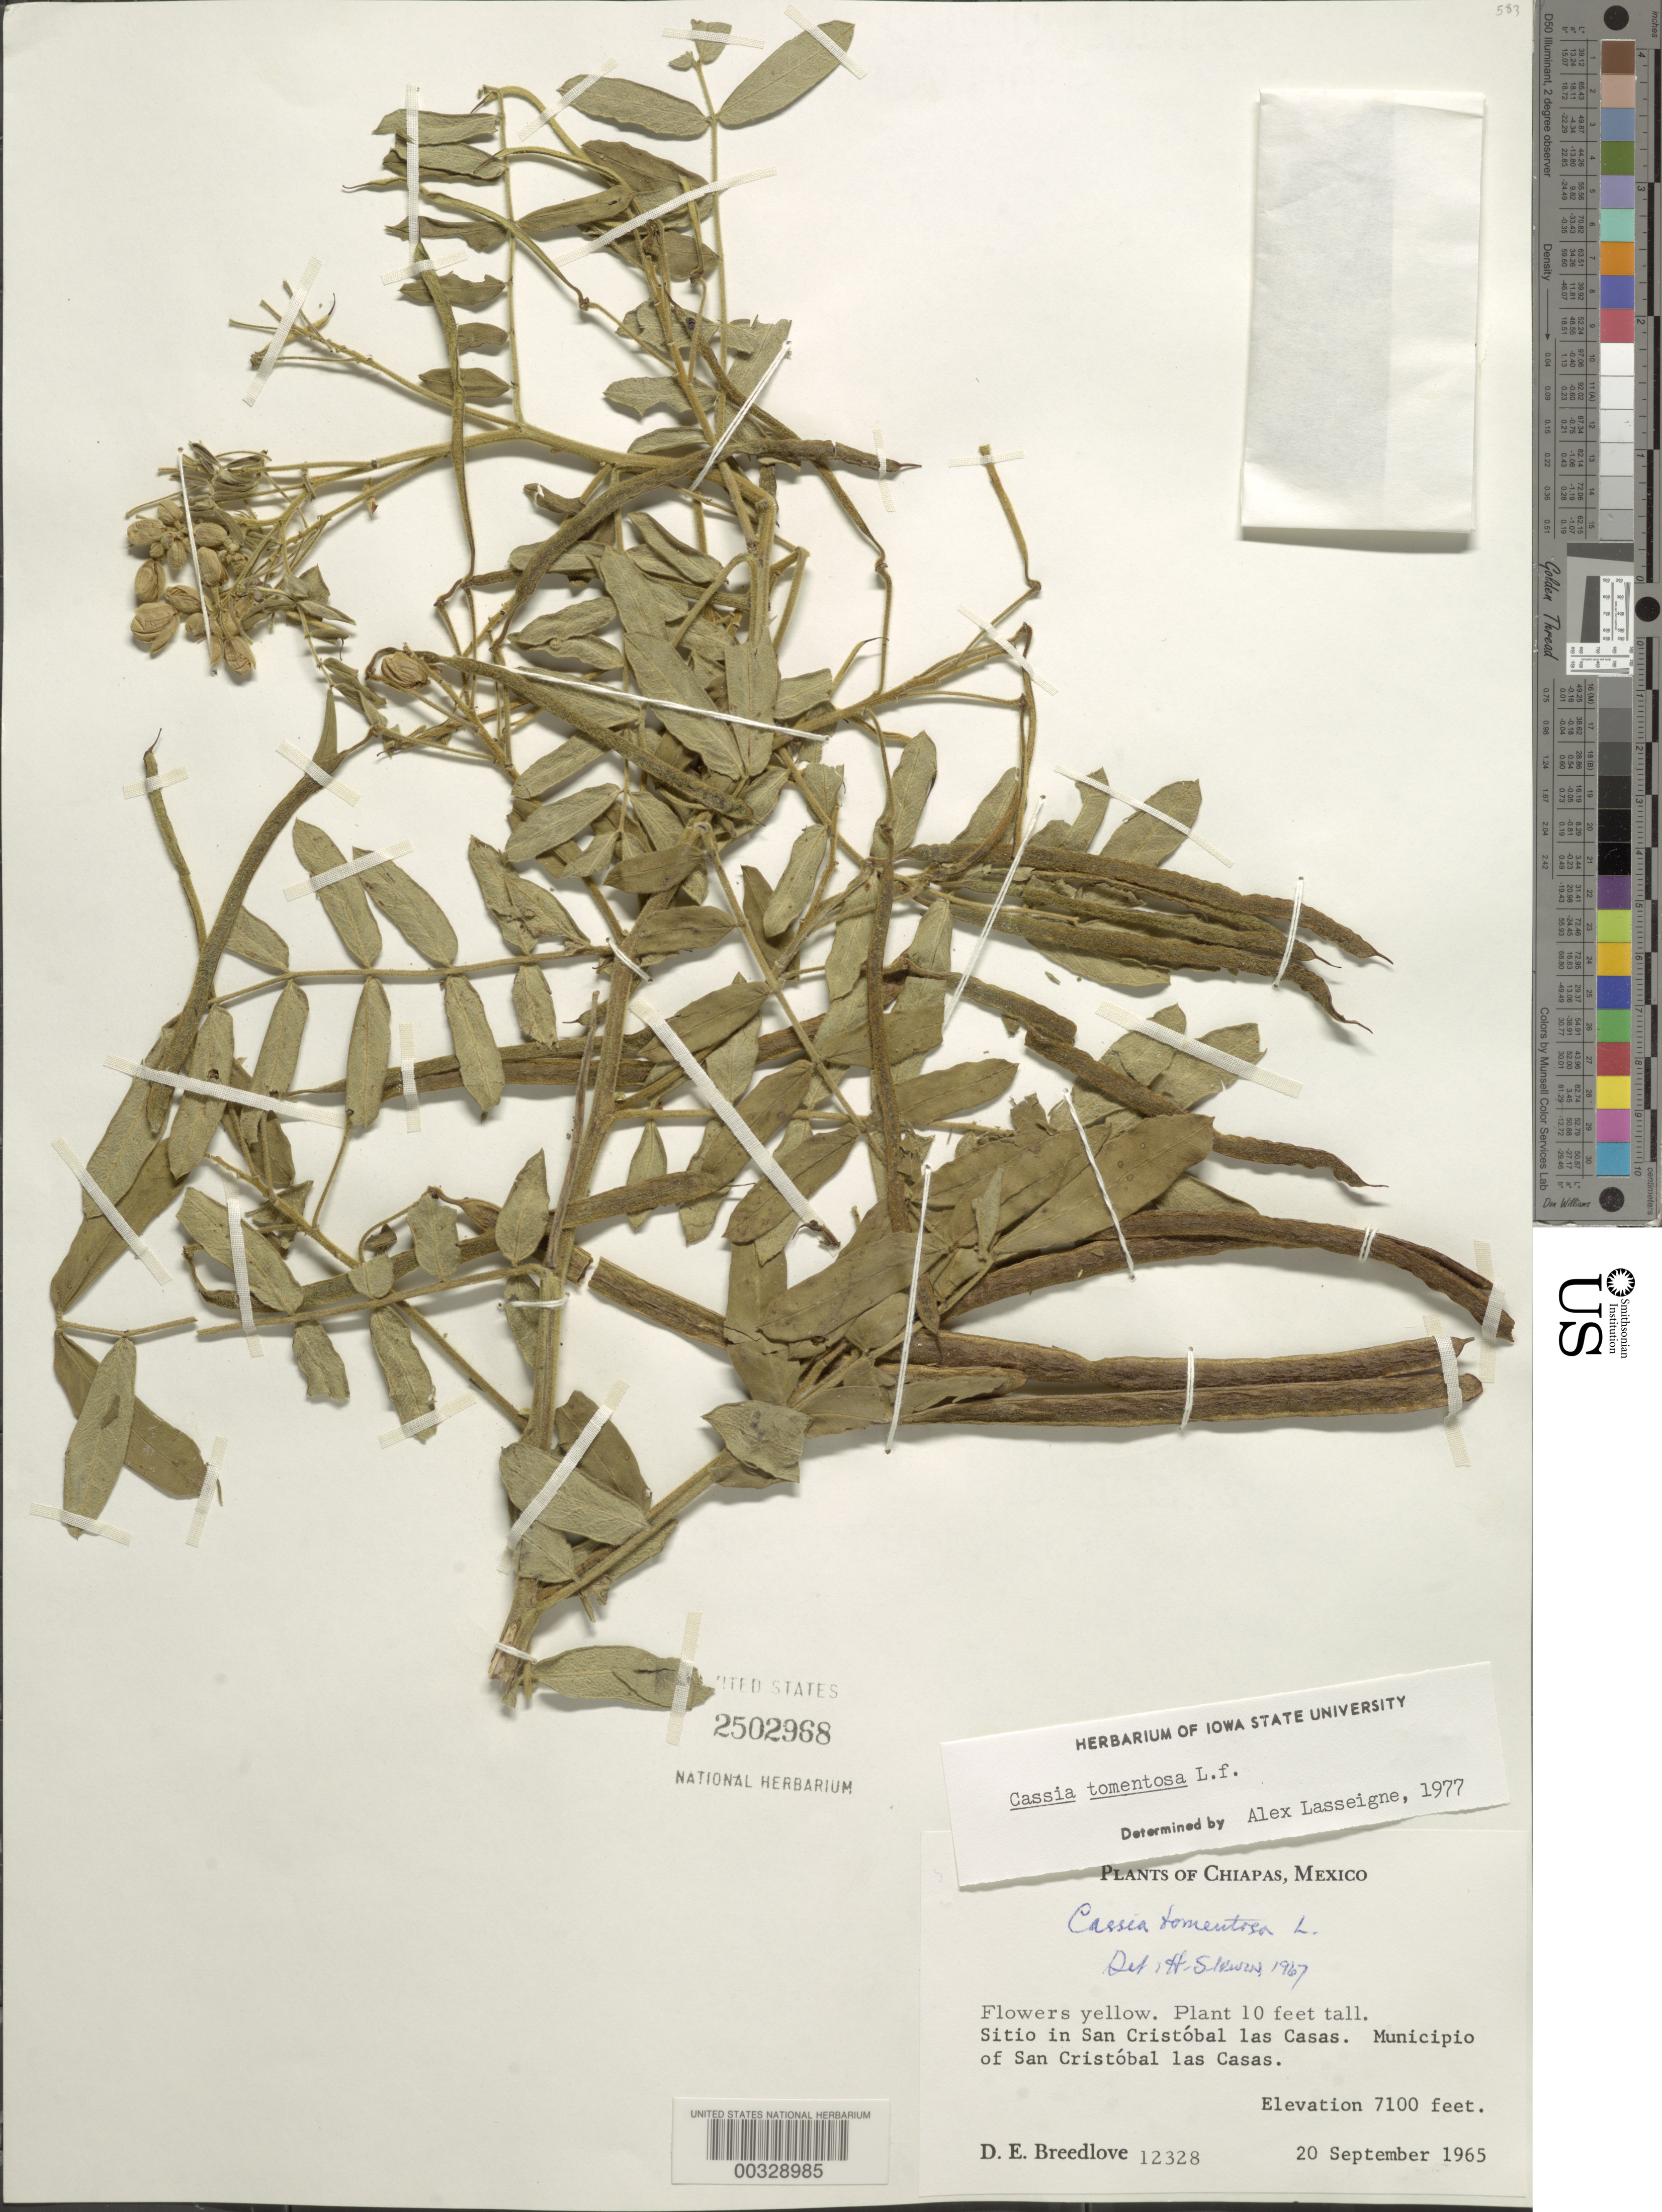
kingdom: Plantae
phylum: Tracheophyta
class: Magnoliopsida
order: Fabales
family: Fabaceae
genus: Senna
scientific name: Senna multiglandulosa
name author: (Jacq.) H.S. Irwin & Barneby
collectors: D. E. Breedlove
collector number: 12328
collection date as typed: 20 Sep 1965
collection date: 1965-09-20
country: Mexico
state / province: Chiapas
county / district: San Cristóbal de Las Casas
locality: Sitio in San Cristobal las Casas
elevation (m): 2164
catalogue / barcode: US 2502968